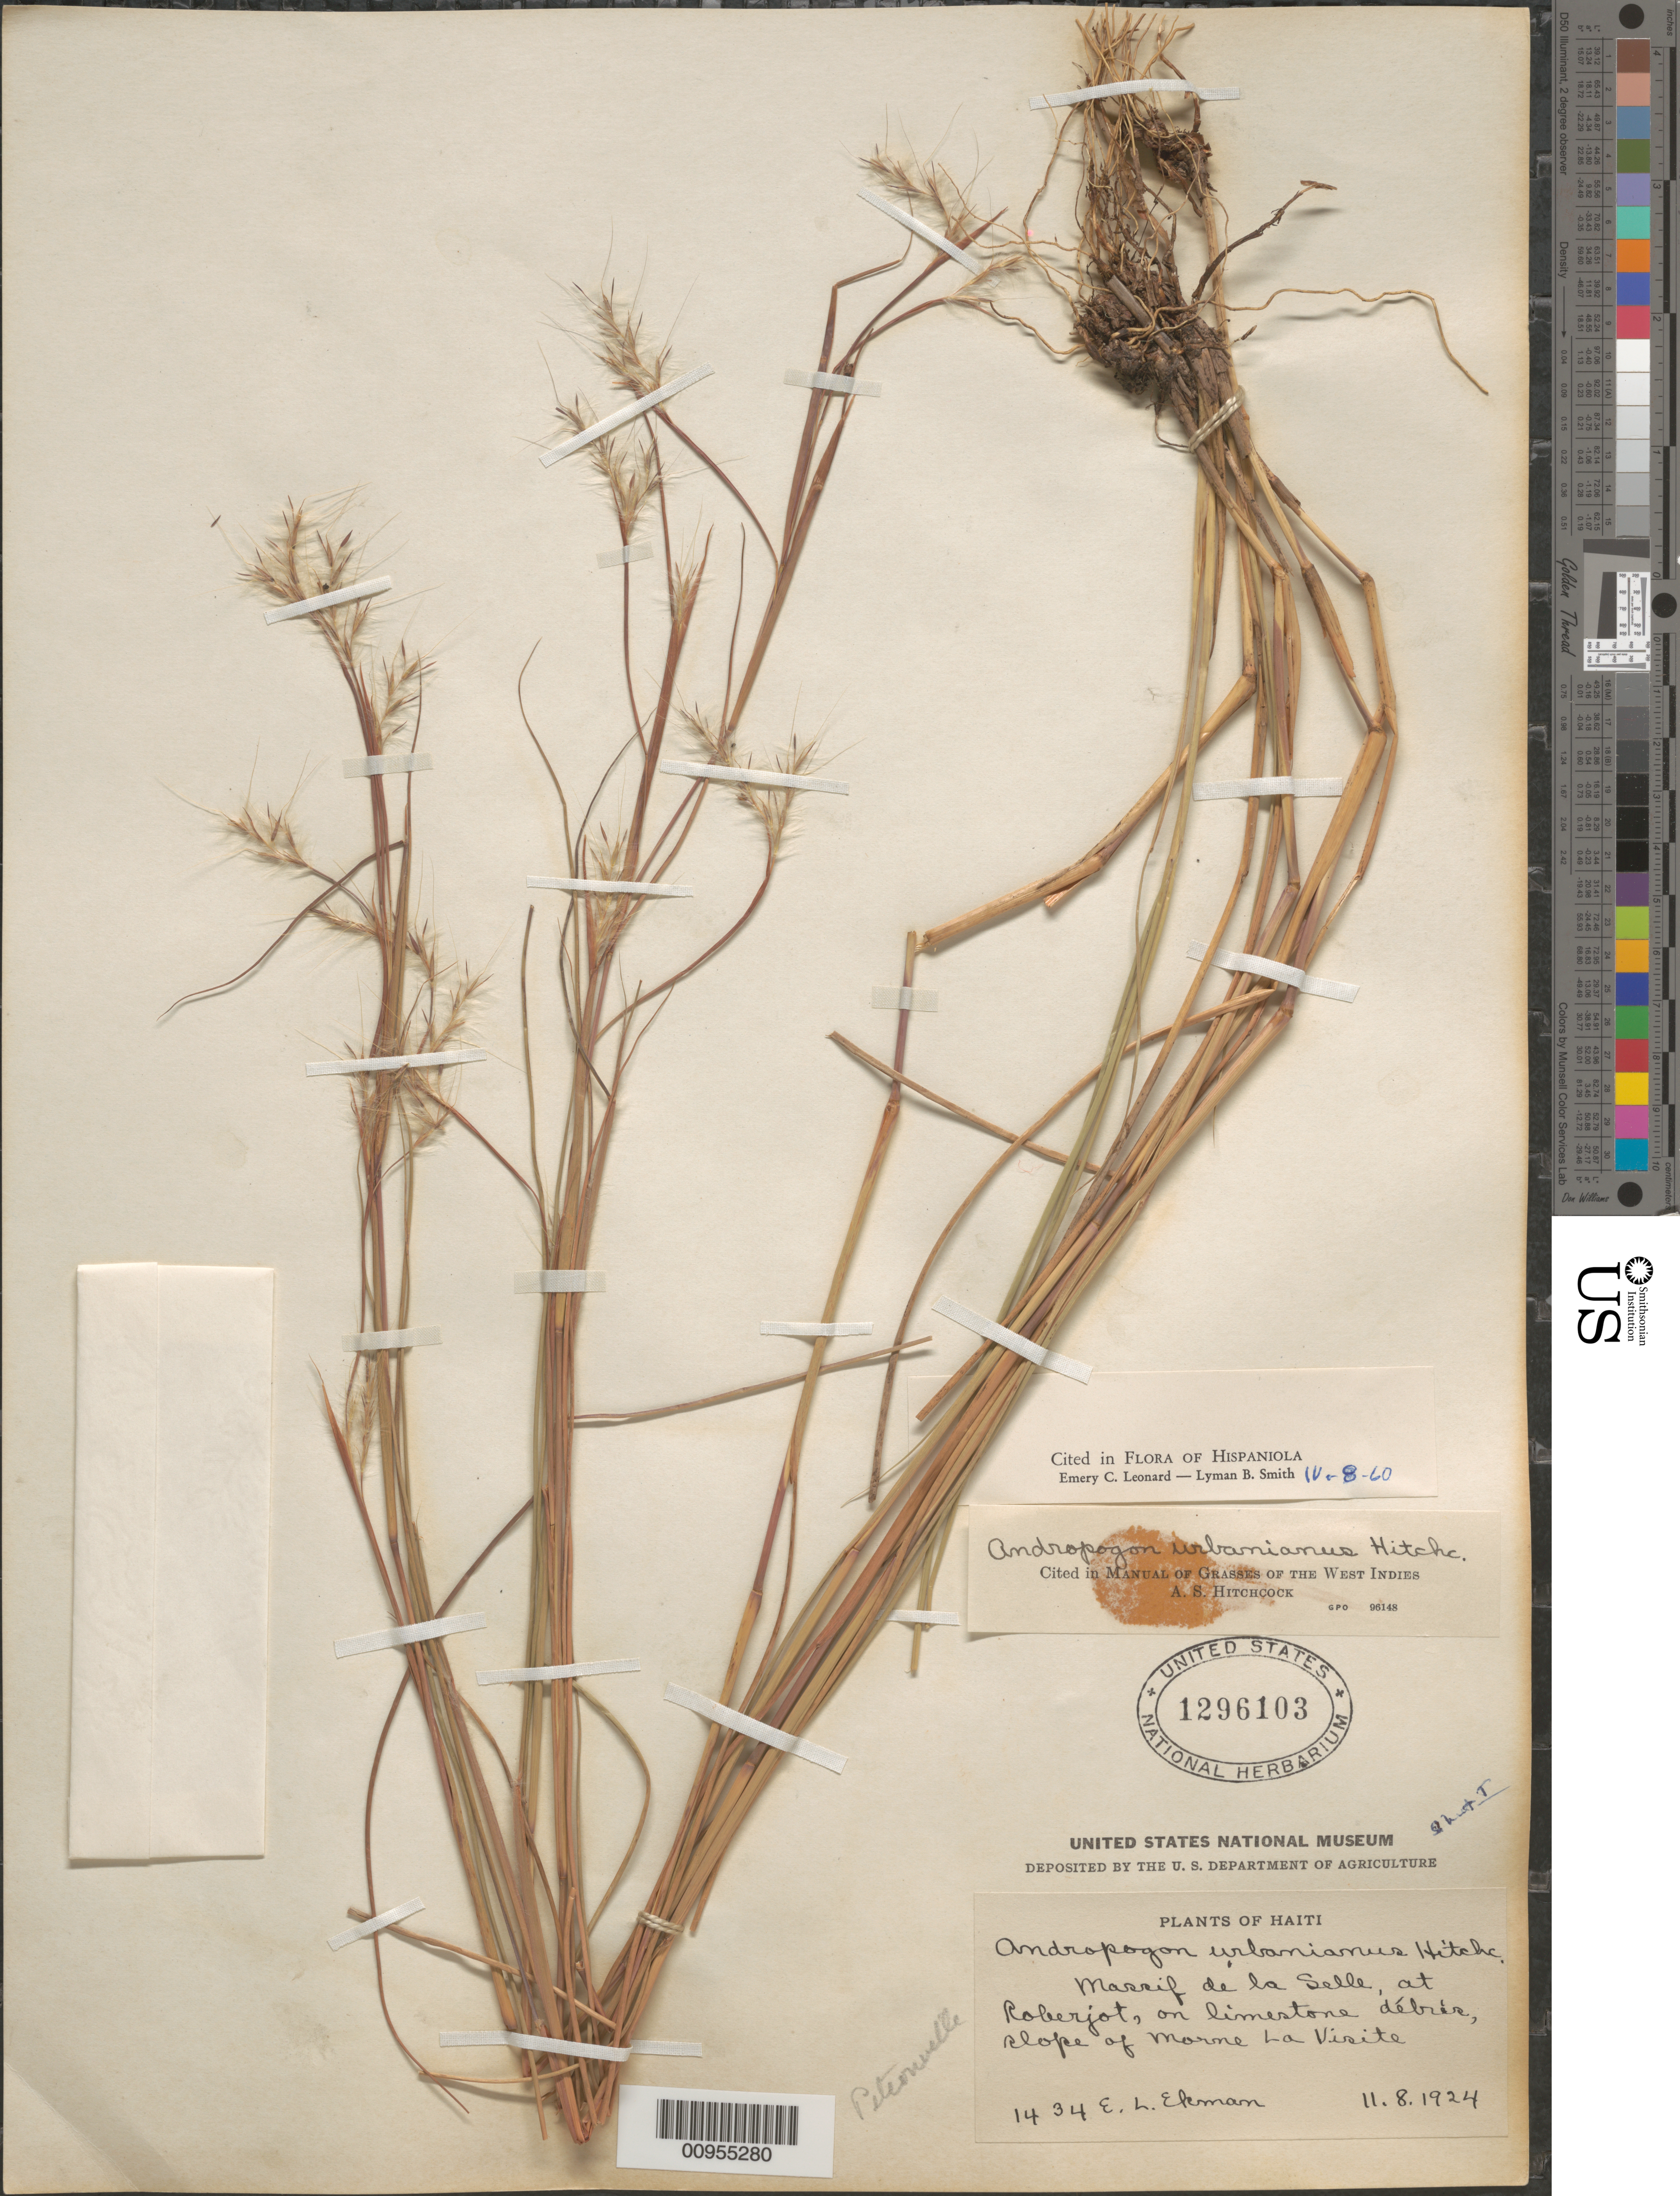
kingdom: Plantae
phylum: Tracheophyta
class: Liliopsida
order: Poales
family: Poaceae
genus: Andropogon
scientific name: Andropogon urbanianus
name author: Hitchc.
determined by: Leonard, E. S.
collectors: E. L. Ekman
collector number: H 1434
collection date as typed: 12 Aug 1924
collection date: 1924-08-12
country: Haiti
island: Hispaniola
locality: Massif de la Selle, Pétionville, at Roberjot, slope of Morne la Visite.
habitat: On limestone debris.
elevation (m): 1800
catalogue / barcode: US 1296103